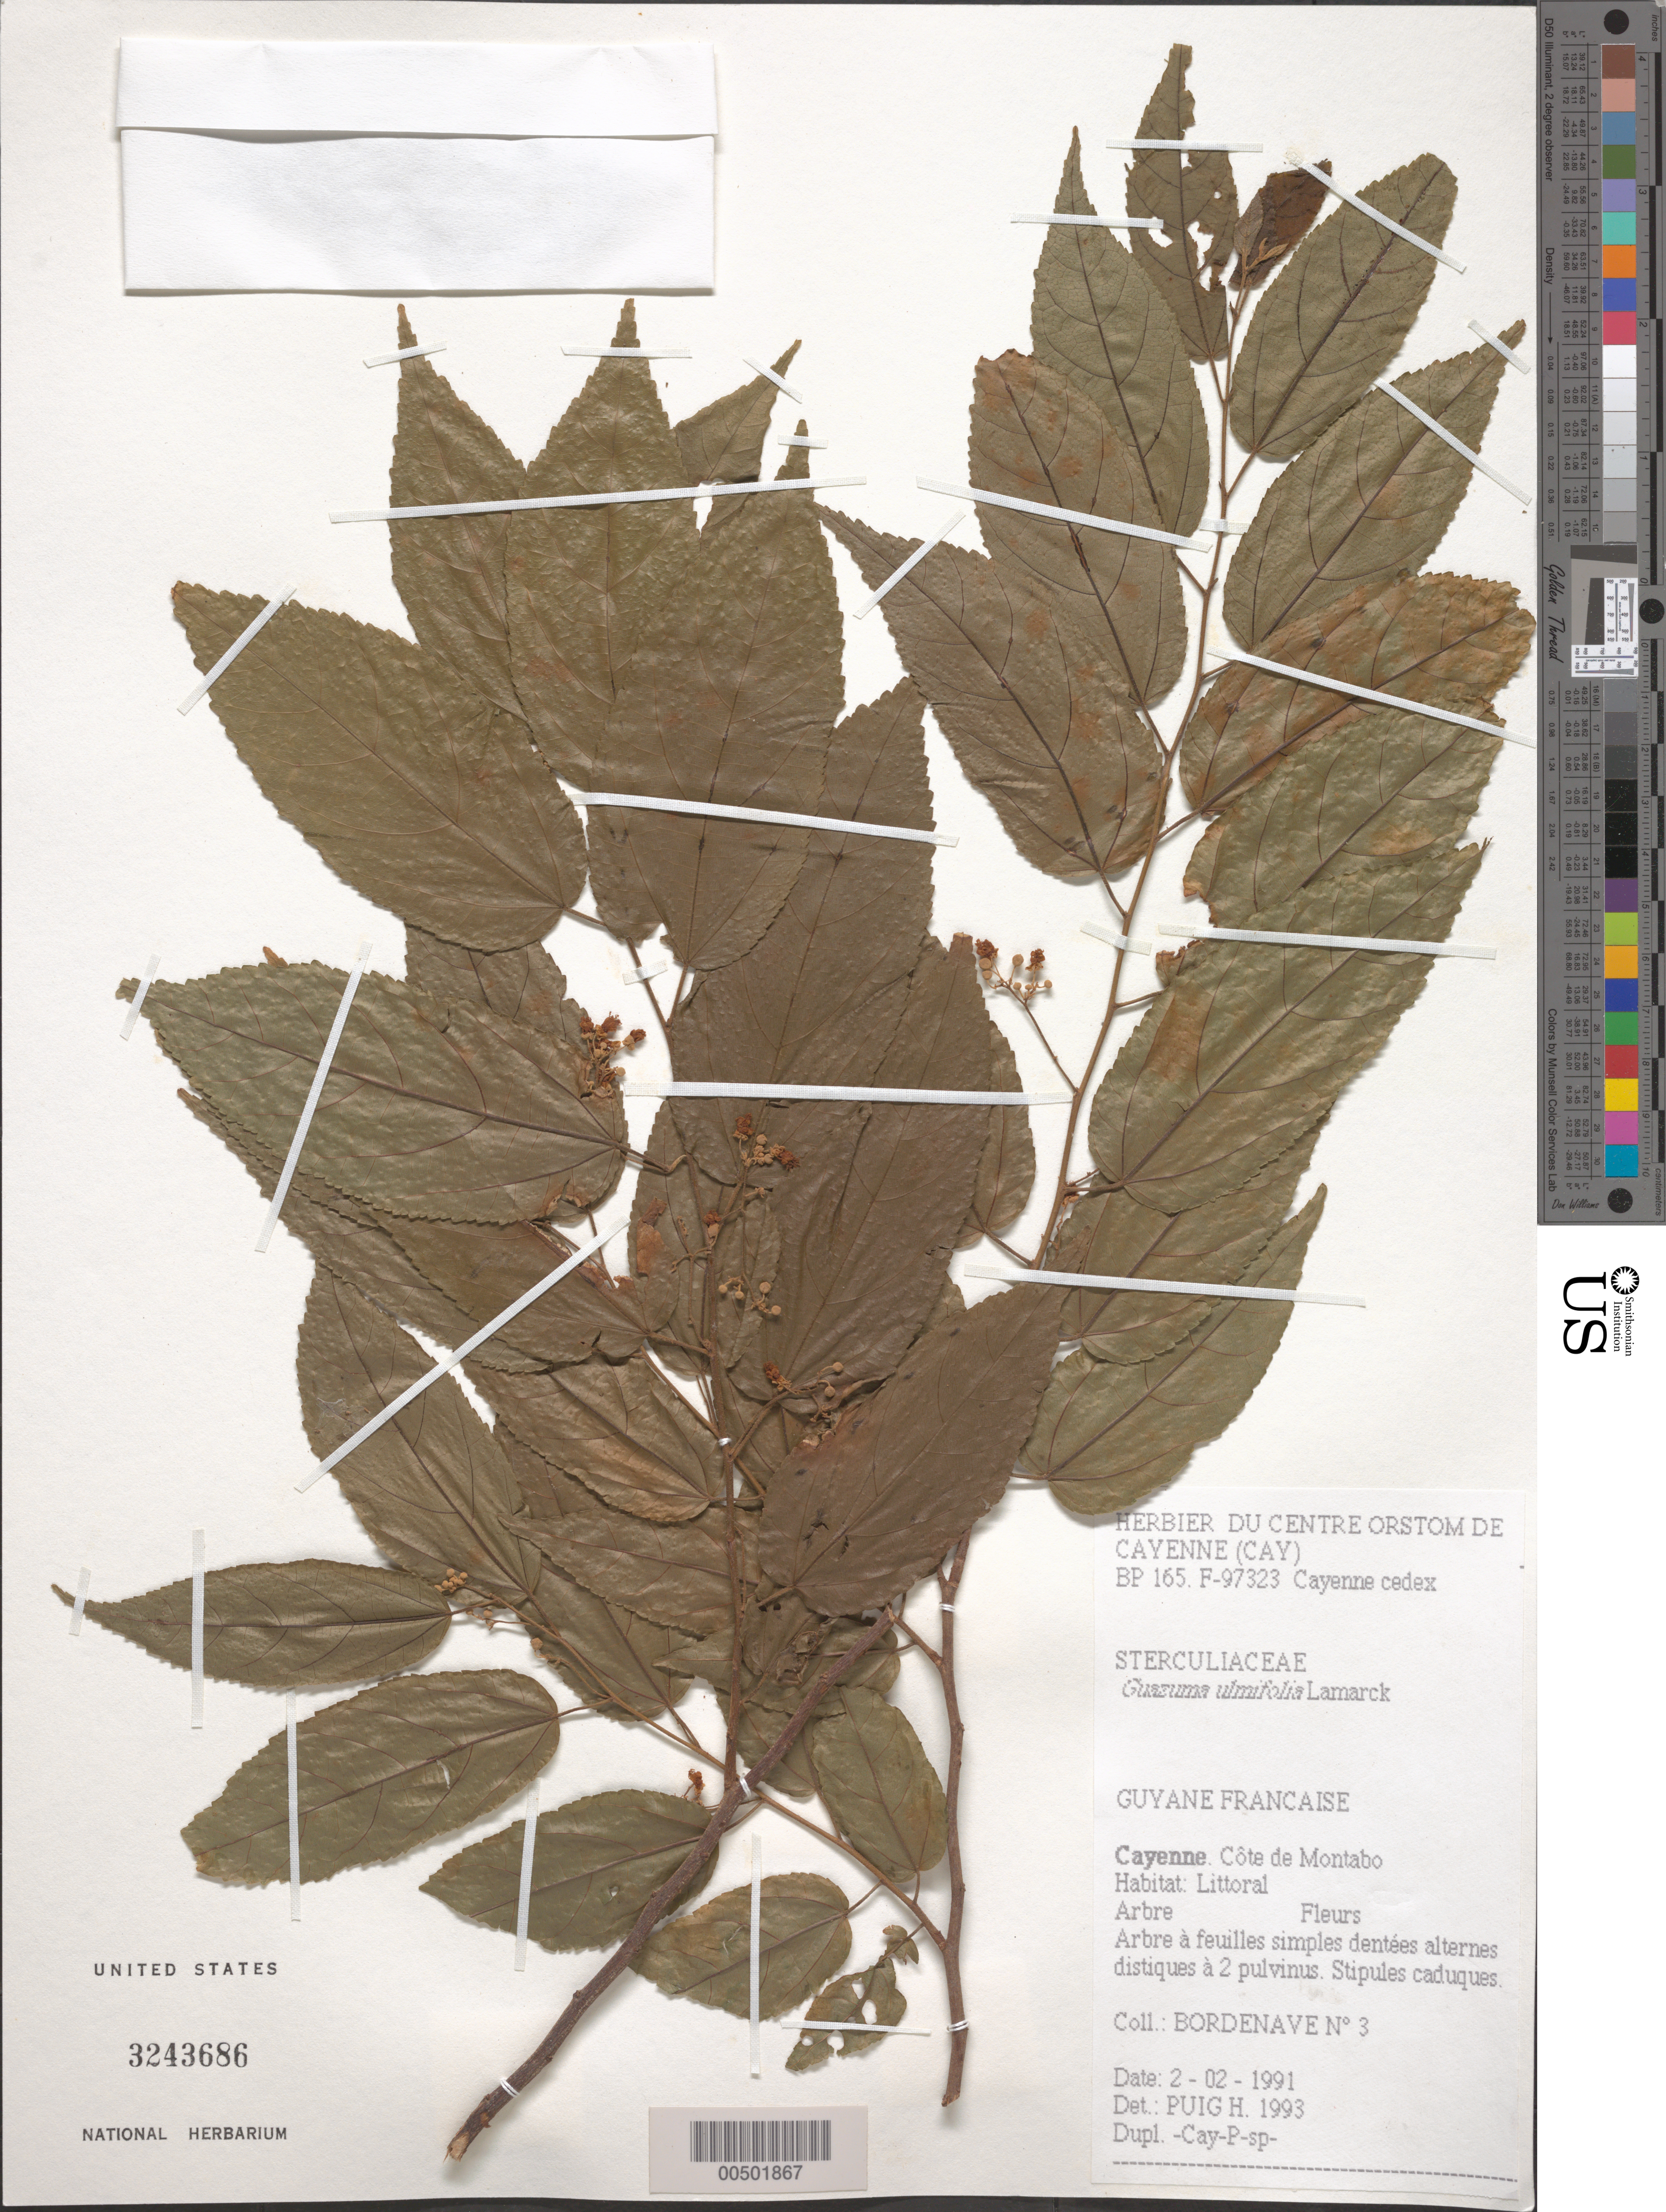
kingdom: Plantae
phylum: Tracheophyta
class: Magnoliopsida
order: Malvales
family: Malvaceae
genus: Guazuma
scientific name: Guazuma ulmifolia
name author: Lam.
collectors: B. Bordenave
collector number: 3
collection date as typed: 02 Feb 1991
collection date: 1991-02-02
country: French Guiana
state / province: Cayenne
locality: Côte de Montabo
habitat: Littoral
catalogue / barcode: US 3243686